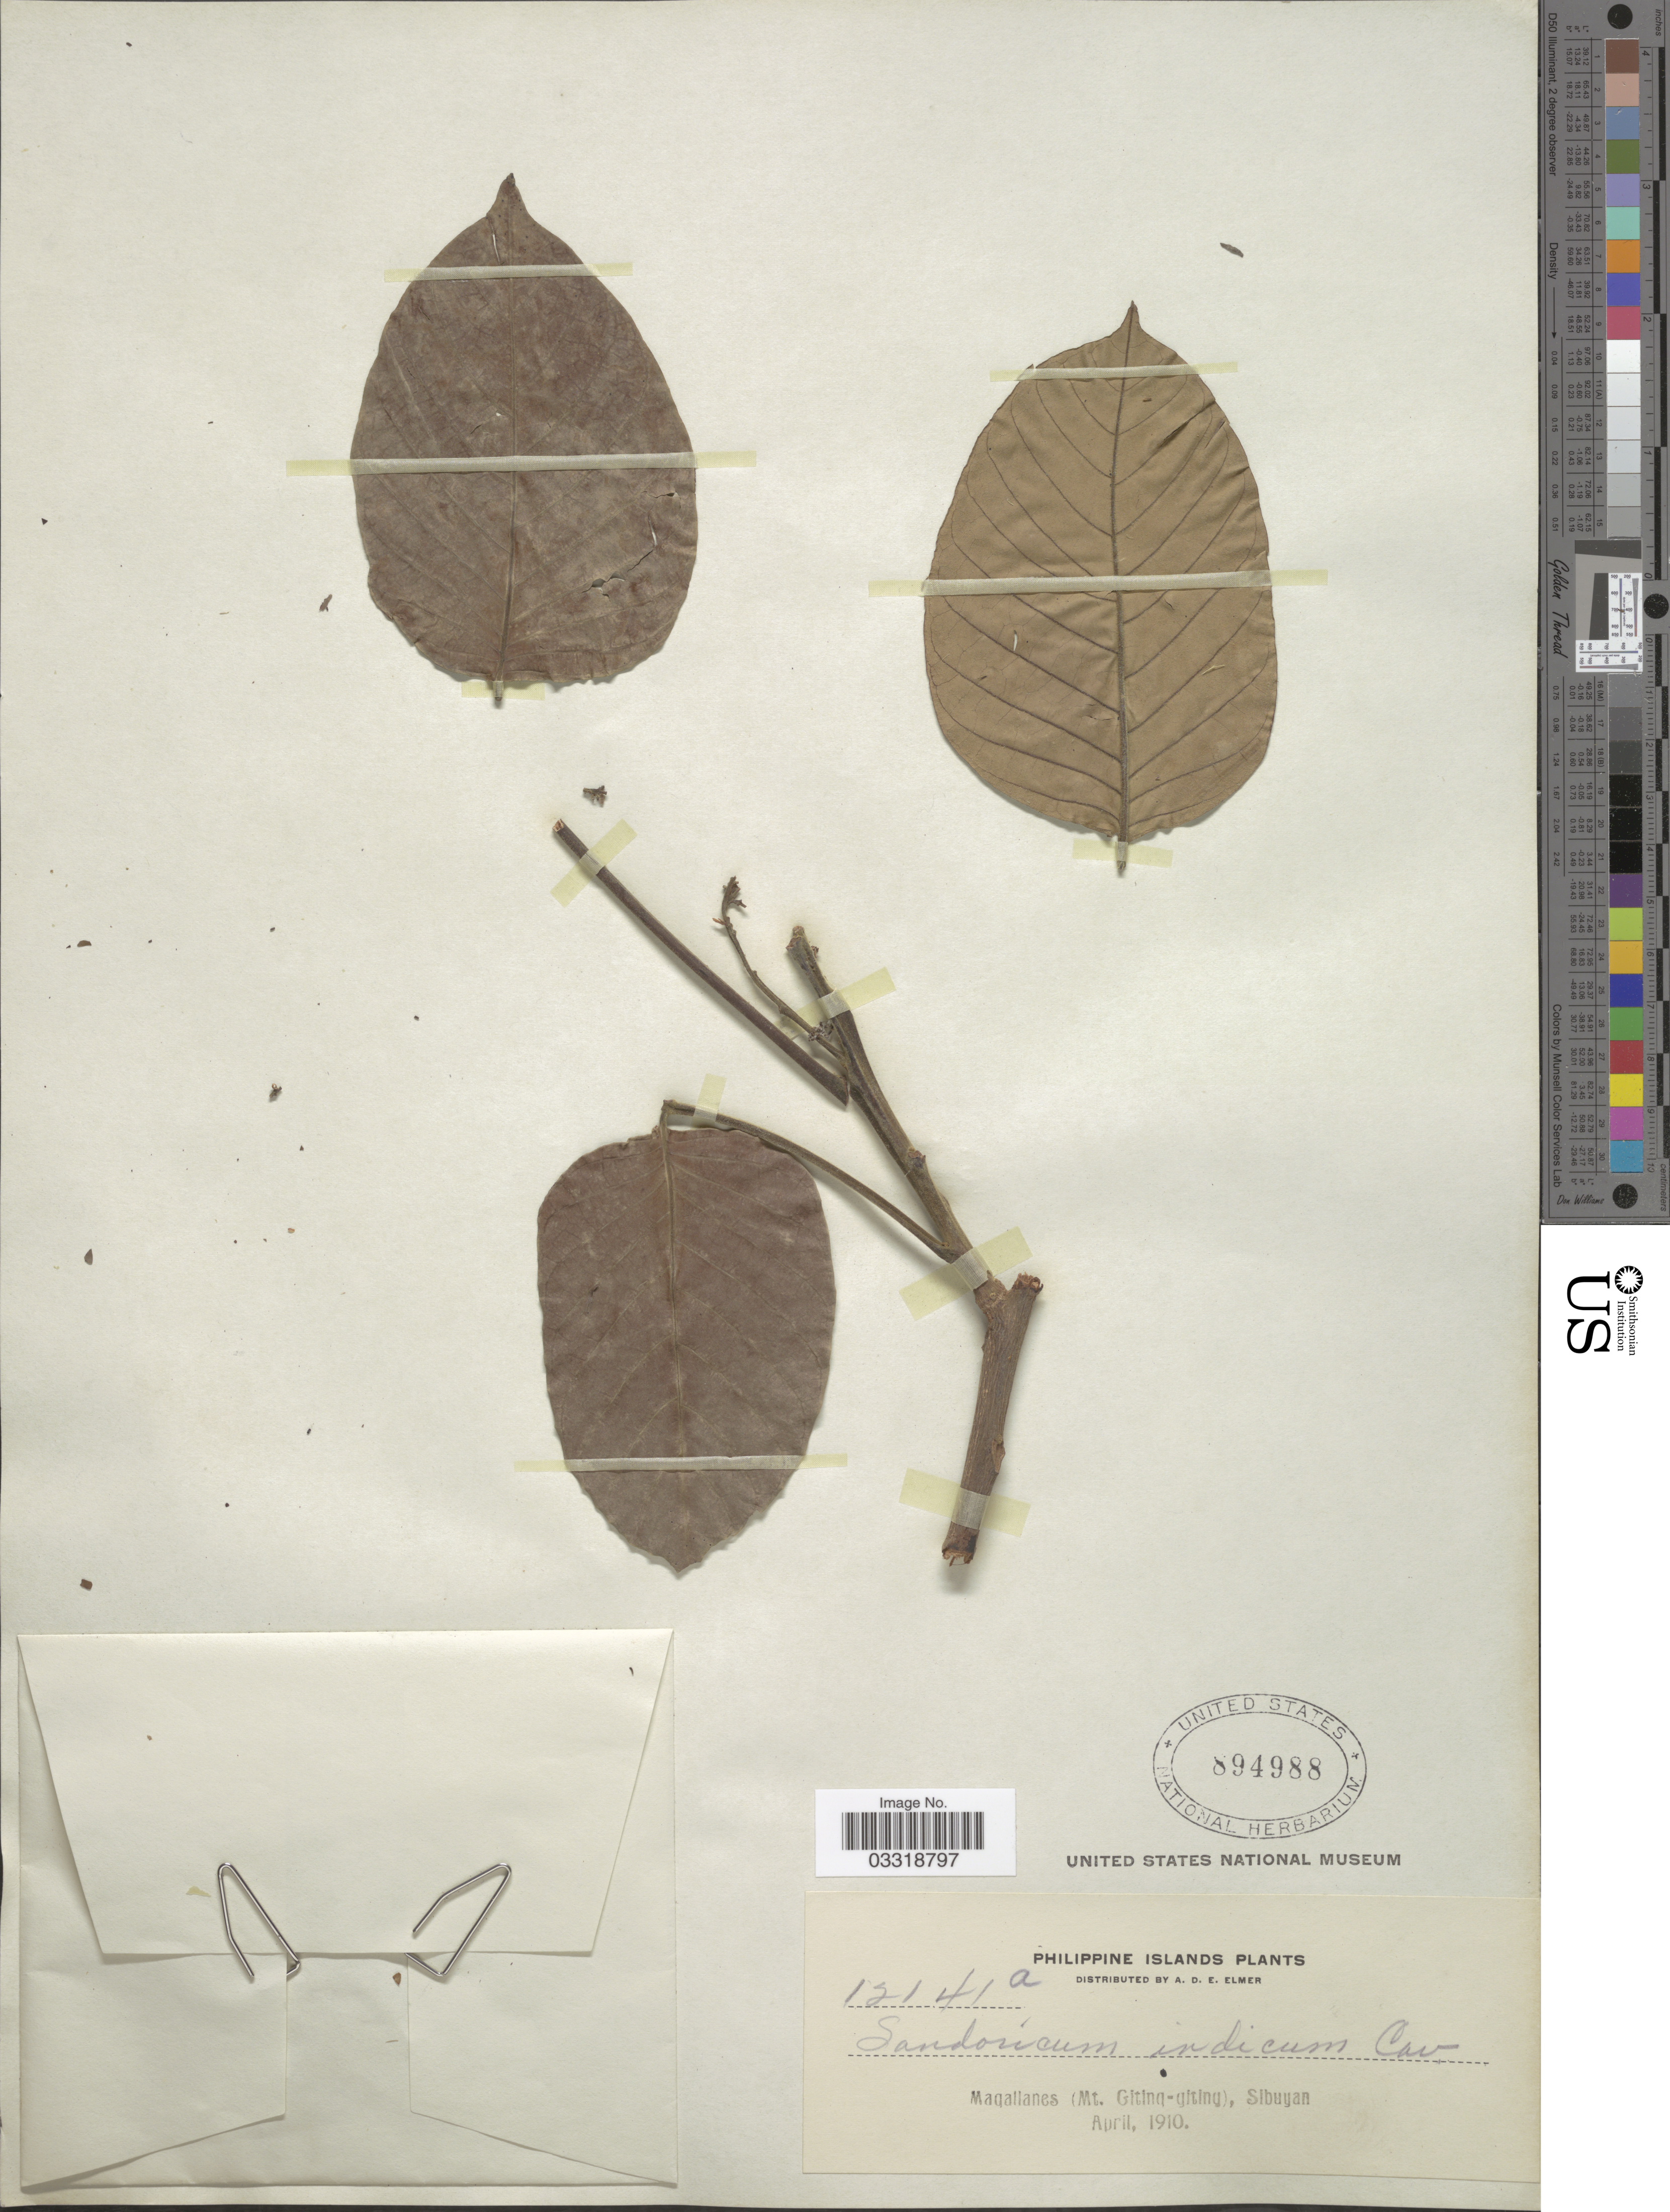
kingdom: Plantae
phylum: Tracheophyta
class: Magnoliopsida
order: Sapindales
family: Meliaceae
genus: Sandoricum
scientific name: Sandoricum koetjape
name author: (Burm. f.) Merr.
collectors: A. D. E. Elmer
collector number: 12141a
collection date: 1910-04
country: Philippines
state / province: Western Visayas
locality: Magallanes (Mt. Giting-giting), Sibuyan.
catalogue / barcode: US 894988